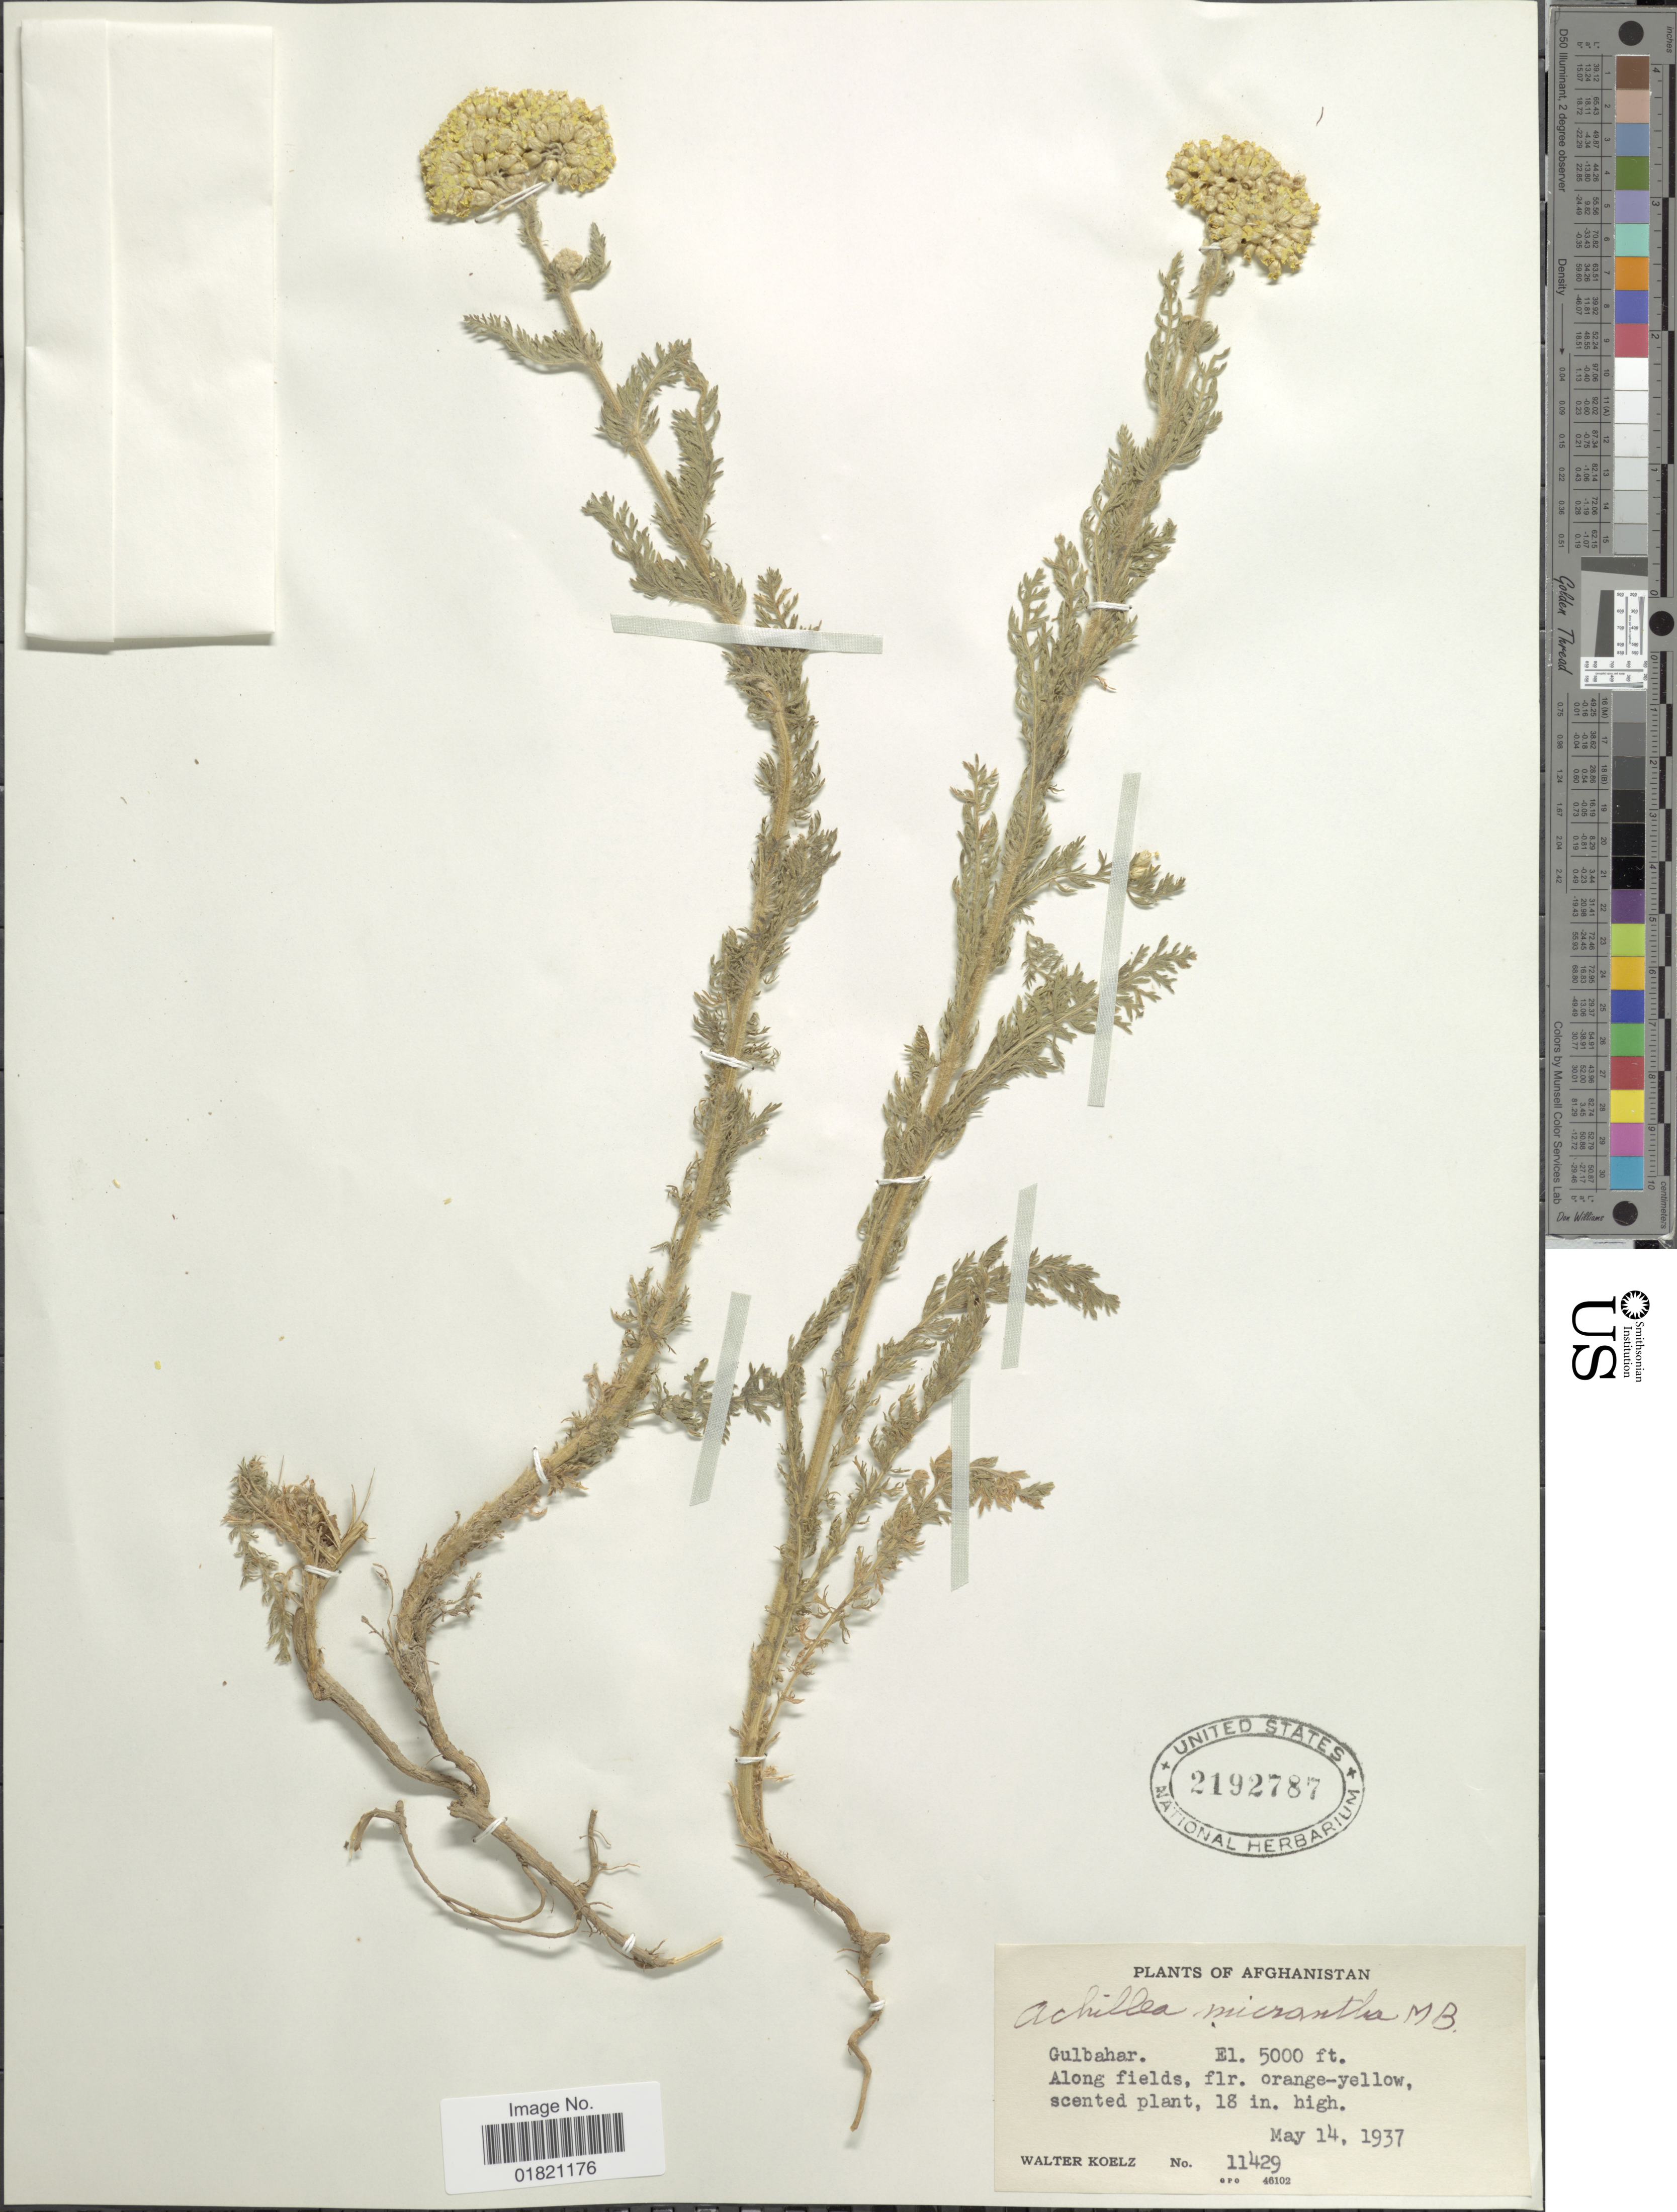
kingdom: Plantae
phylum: Tracheophyta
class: Magnoliopsida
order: Asterales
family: Asteraceae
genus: Achillea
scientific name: Achillea micrantha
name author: M. Bieb.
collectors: W. N. Koelz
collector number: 11429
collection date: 1937-05-14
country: Afghanistan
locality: Gulbahar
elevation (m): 1524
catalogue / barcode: US 2192787